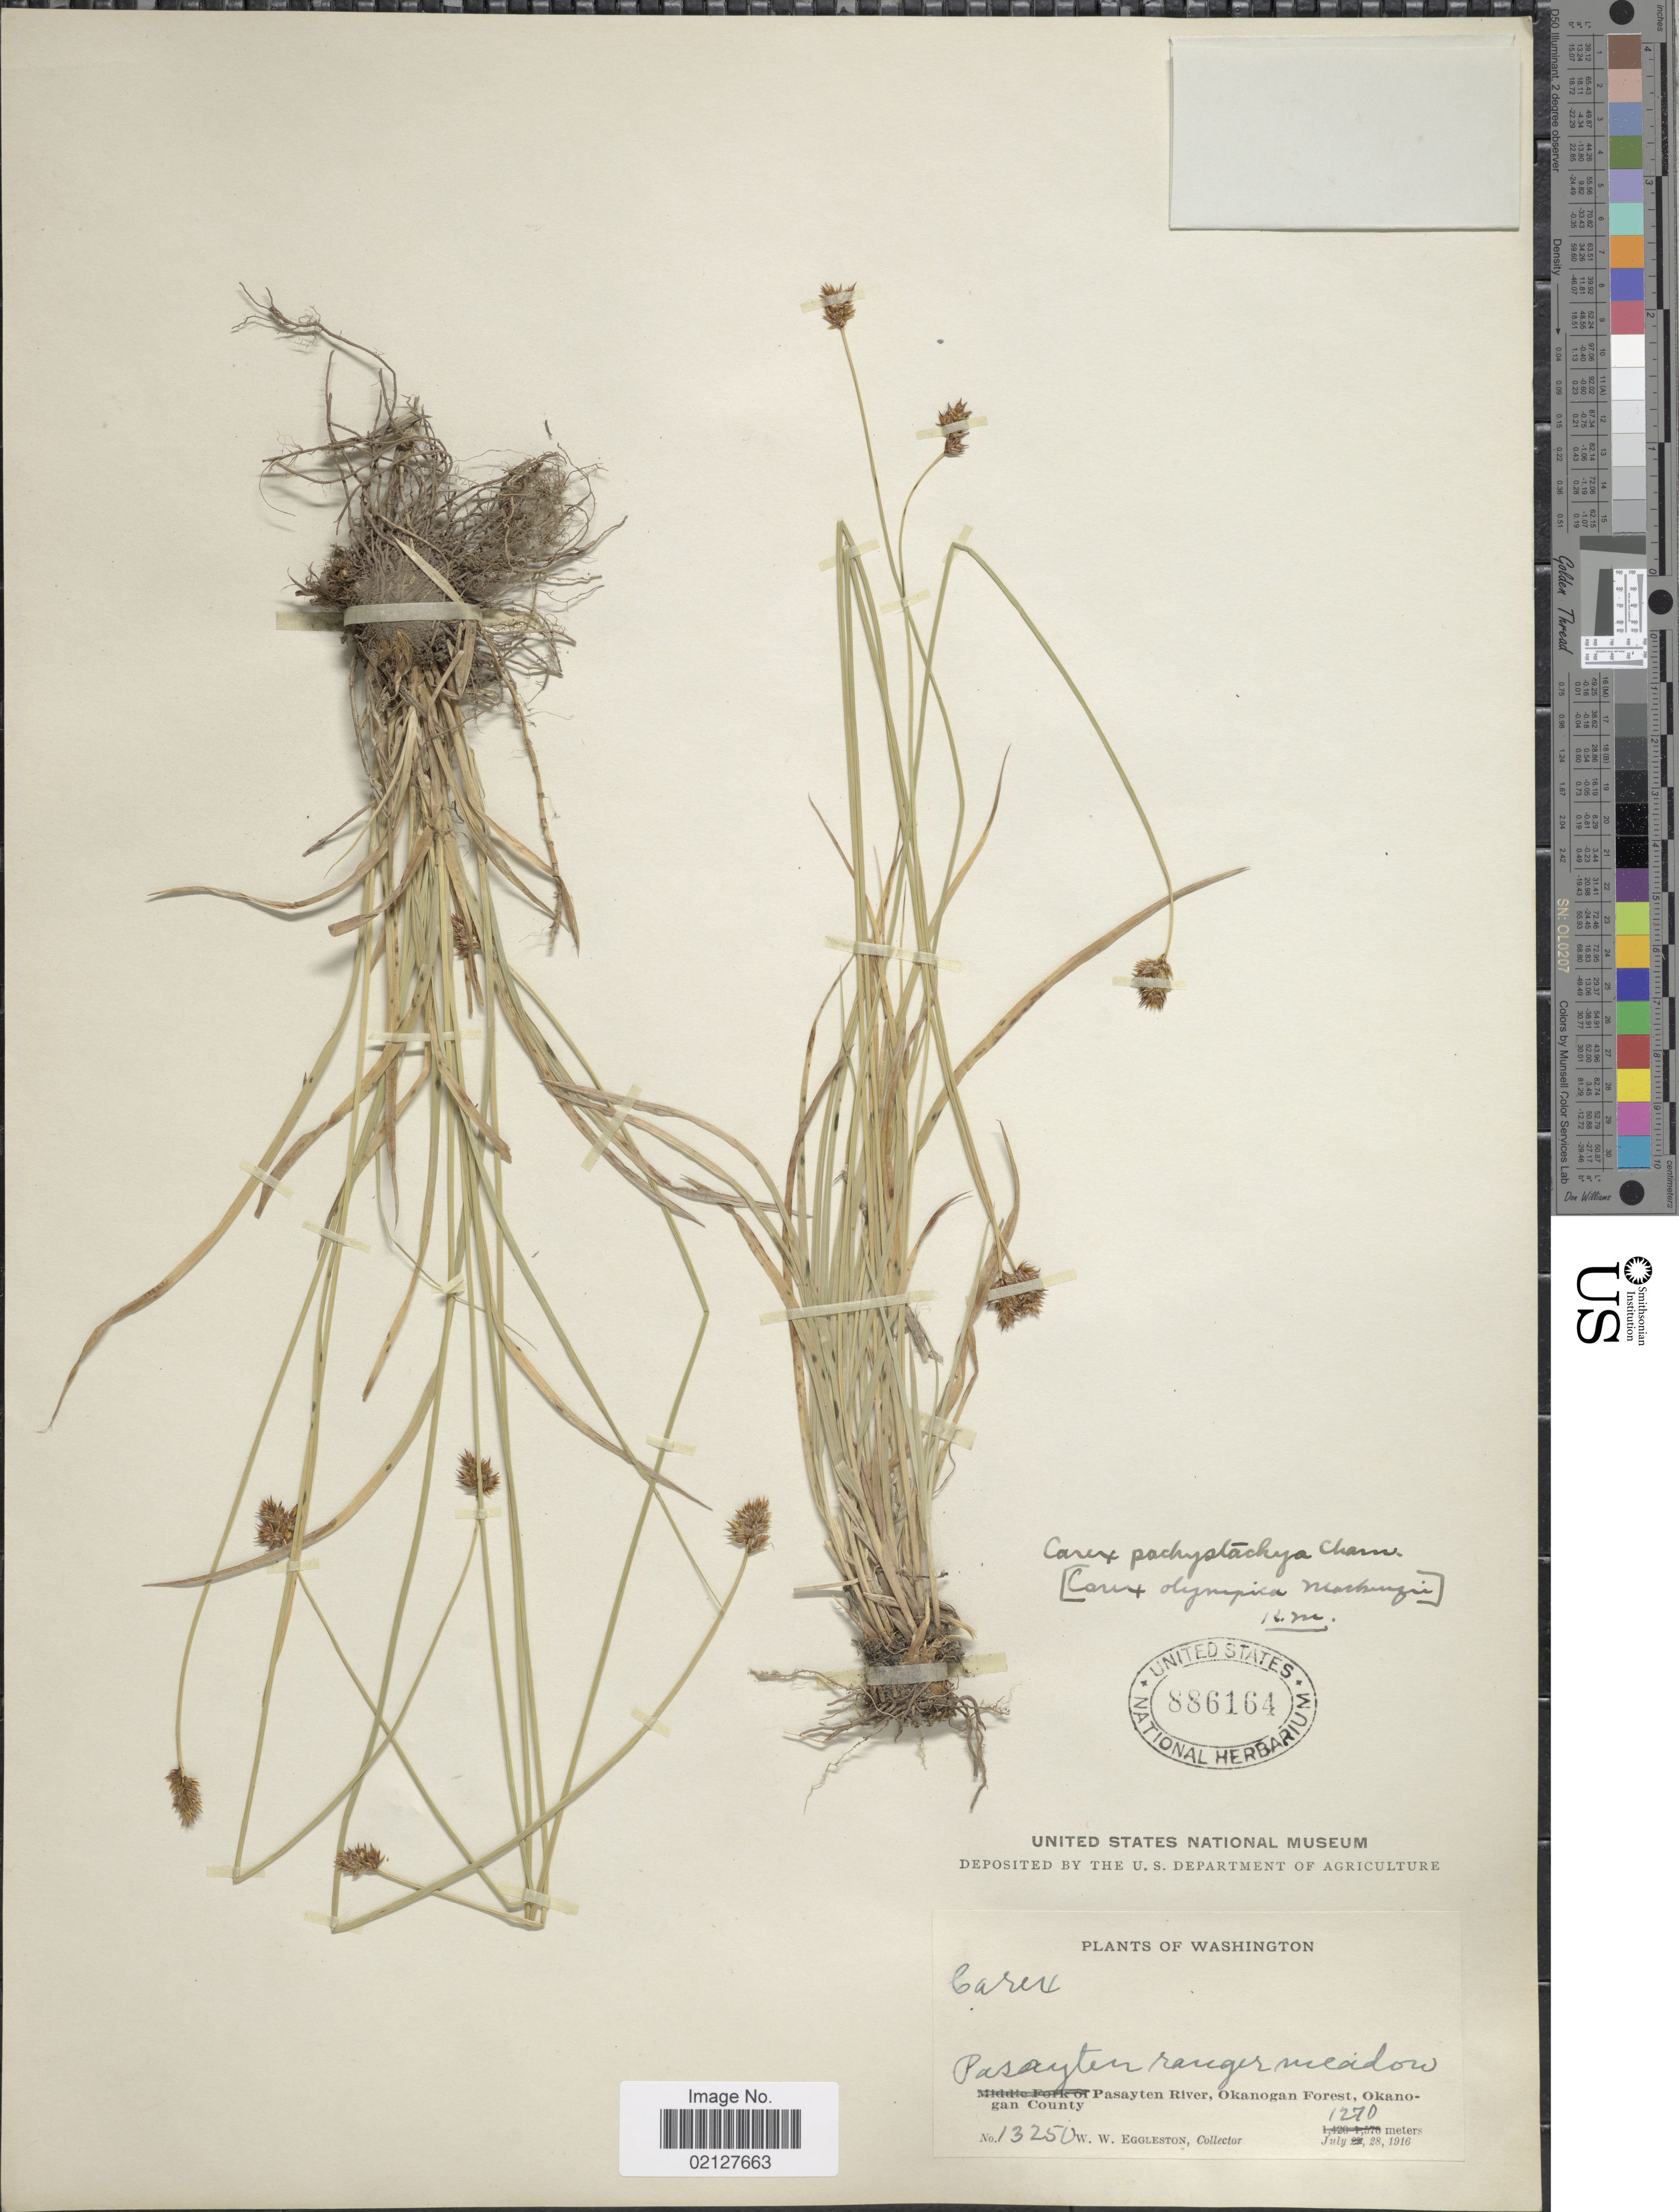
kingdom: Plantae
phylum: Tracheophyta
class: Liliopsida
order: Poales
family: Cyperaceae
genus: Carex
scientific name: Carex pachystachya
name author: Cham. ex Steud.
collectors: W. W. Eggleston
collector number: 13250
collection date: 1916-07-28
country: United States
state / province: Washington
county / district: Okanogan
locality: Pasayten ranger station. Pasayten River, Okanogan Forest, Okanogan County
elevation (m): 1270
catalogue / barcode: US 886164